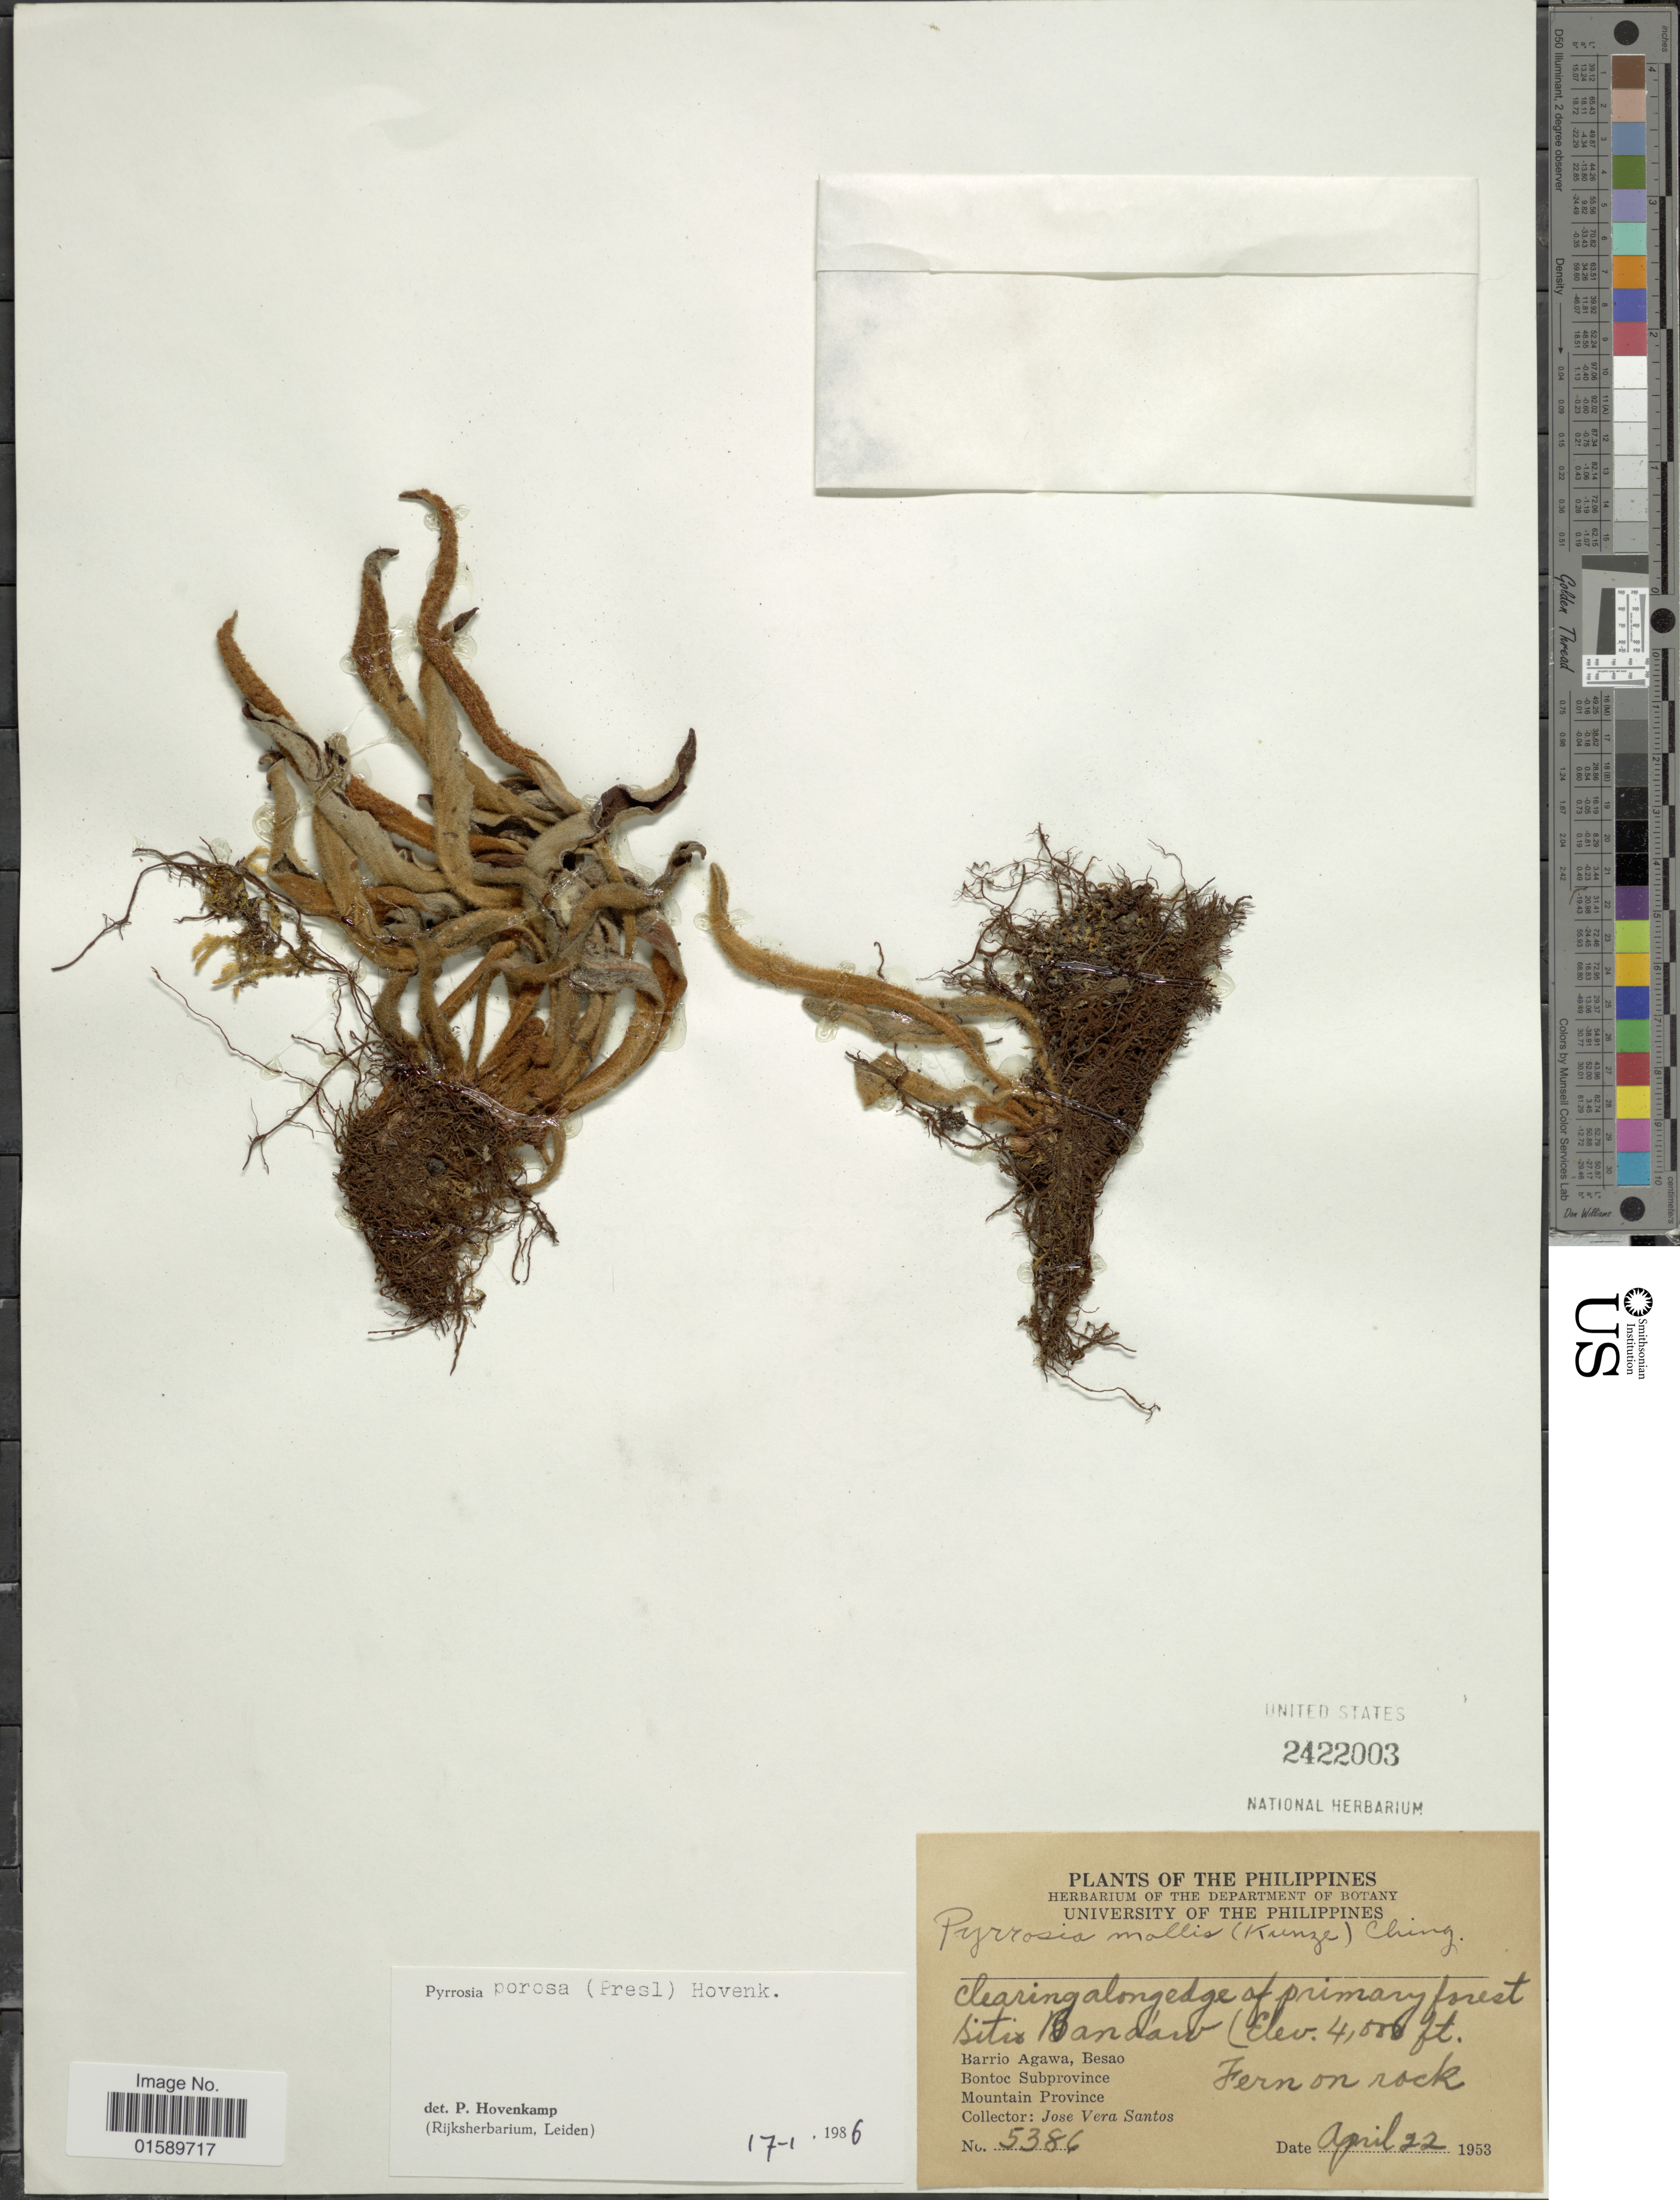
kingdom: Plantae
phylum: Tracheophyta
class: Polypodiopsida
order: Polypodiales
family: Polypodiaceae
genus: Pyrrosia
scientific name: Pyrrosia porosa var. porosa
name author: (C. Presl) Hovenkamp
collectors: J. Santos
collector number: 5386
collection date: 1953-04-22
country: Philippines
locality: Sitio Bandaw, Barrio Agawa, Besao, Bontoc Subprovince, Mountain Province,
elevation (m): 1219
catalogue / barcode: US 2422003